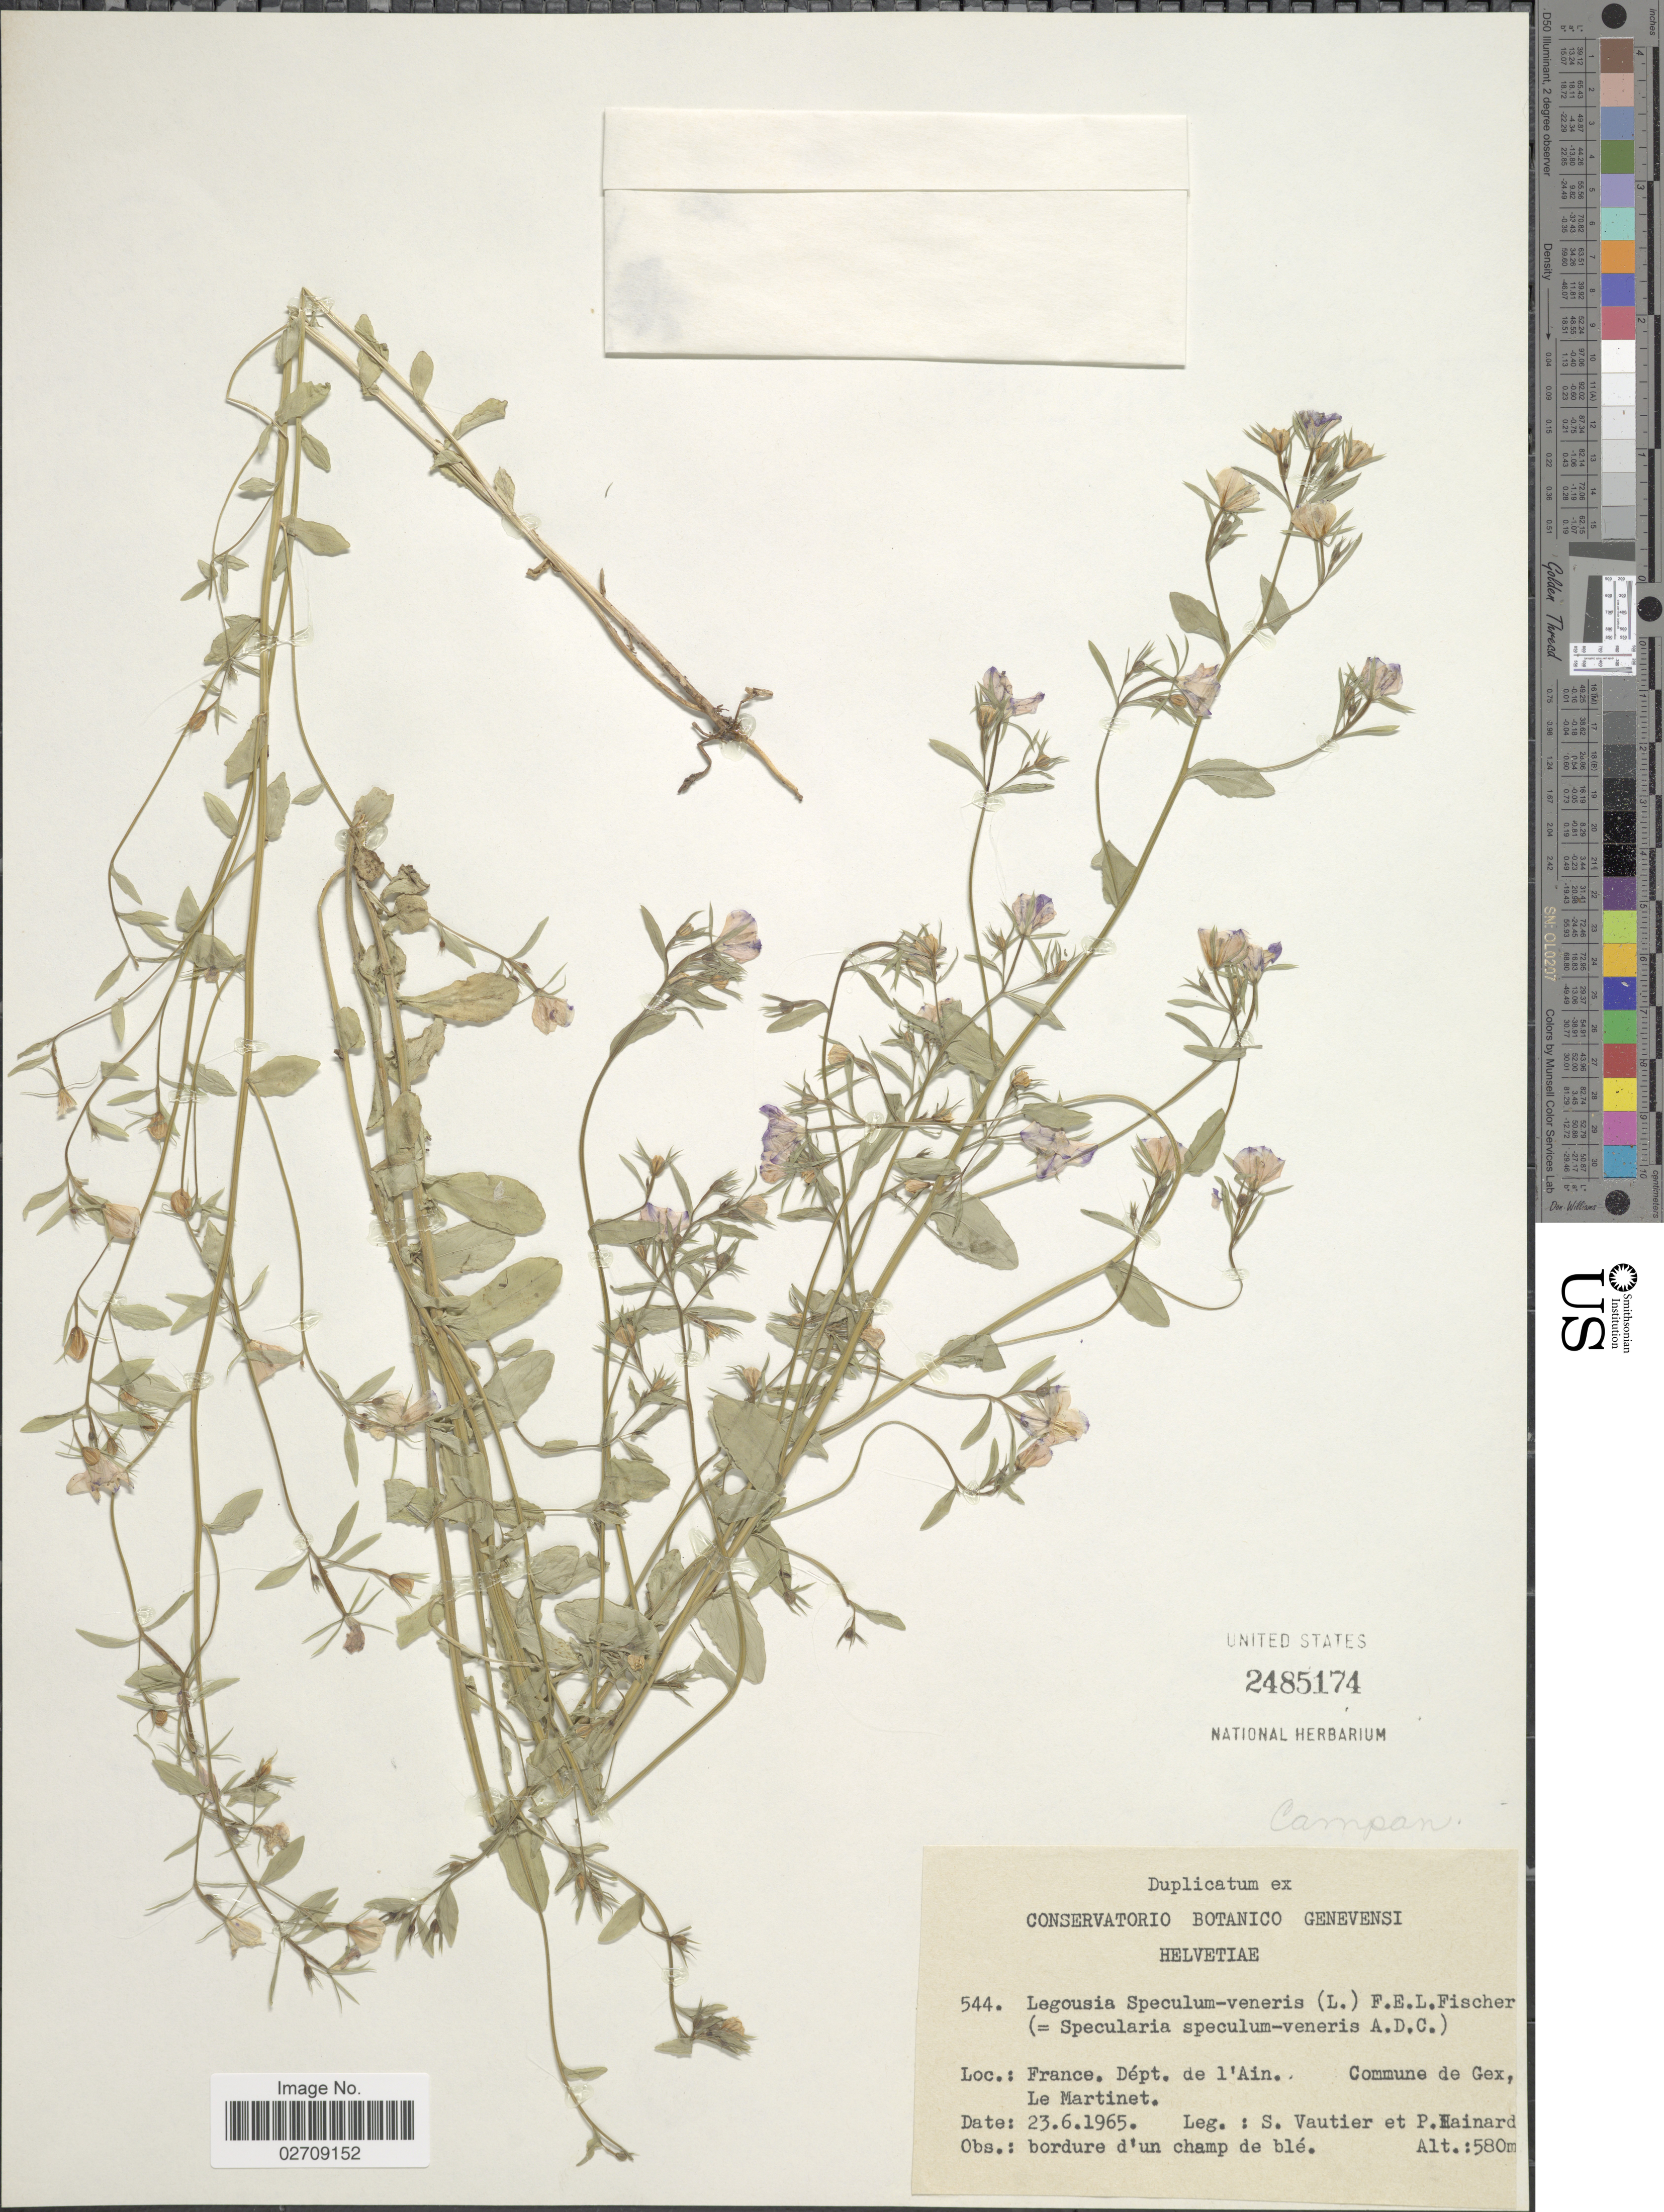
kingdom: Plantae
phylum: Tracheophyta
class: Magnoliopsida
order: Asterales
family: Campanulaceae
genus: Legousia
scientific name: Legousia speculum-veneris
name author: (L.) Chaix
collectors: S. Vautier & P. Hainard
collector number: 544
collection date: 1965-06-23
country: France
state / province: Auvergne-Rhône-Alpes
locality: Dept. de l'Ain. Commune de Gex, Le Martinet.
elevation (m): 580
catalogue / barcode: US 2485174